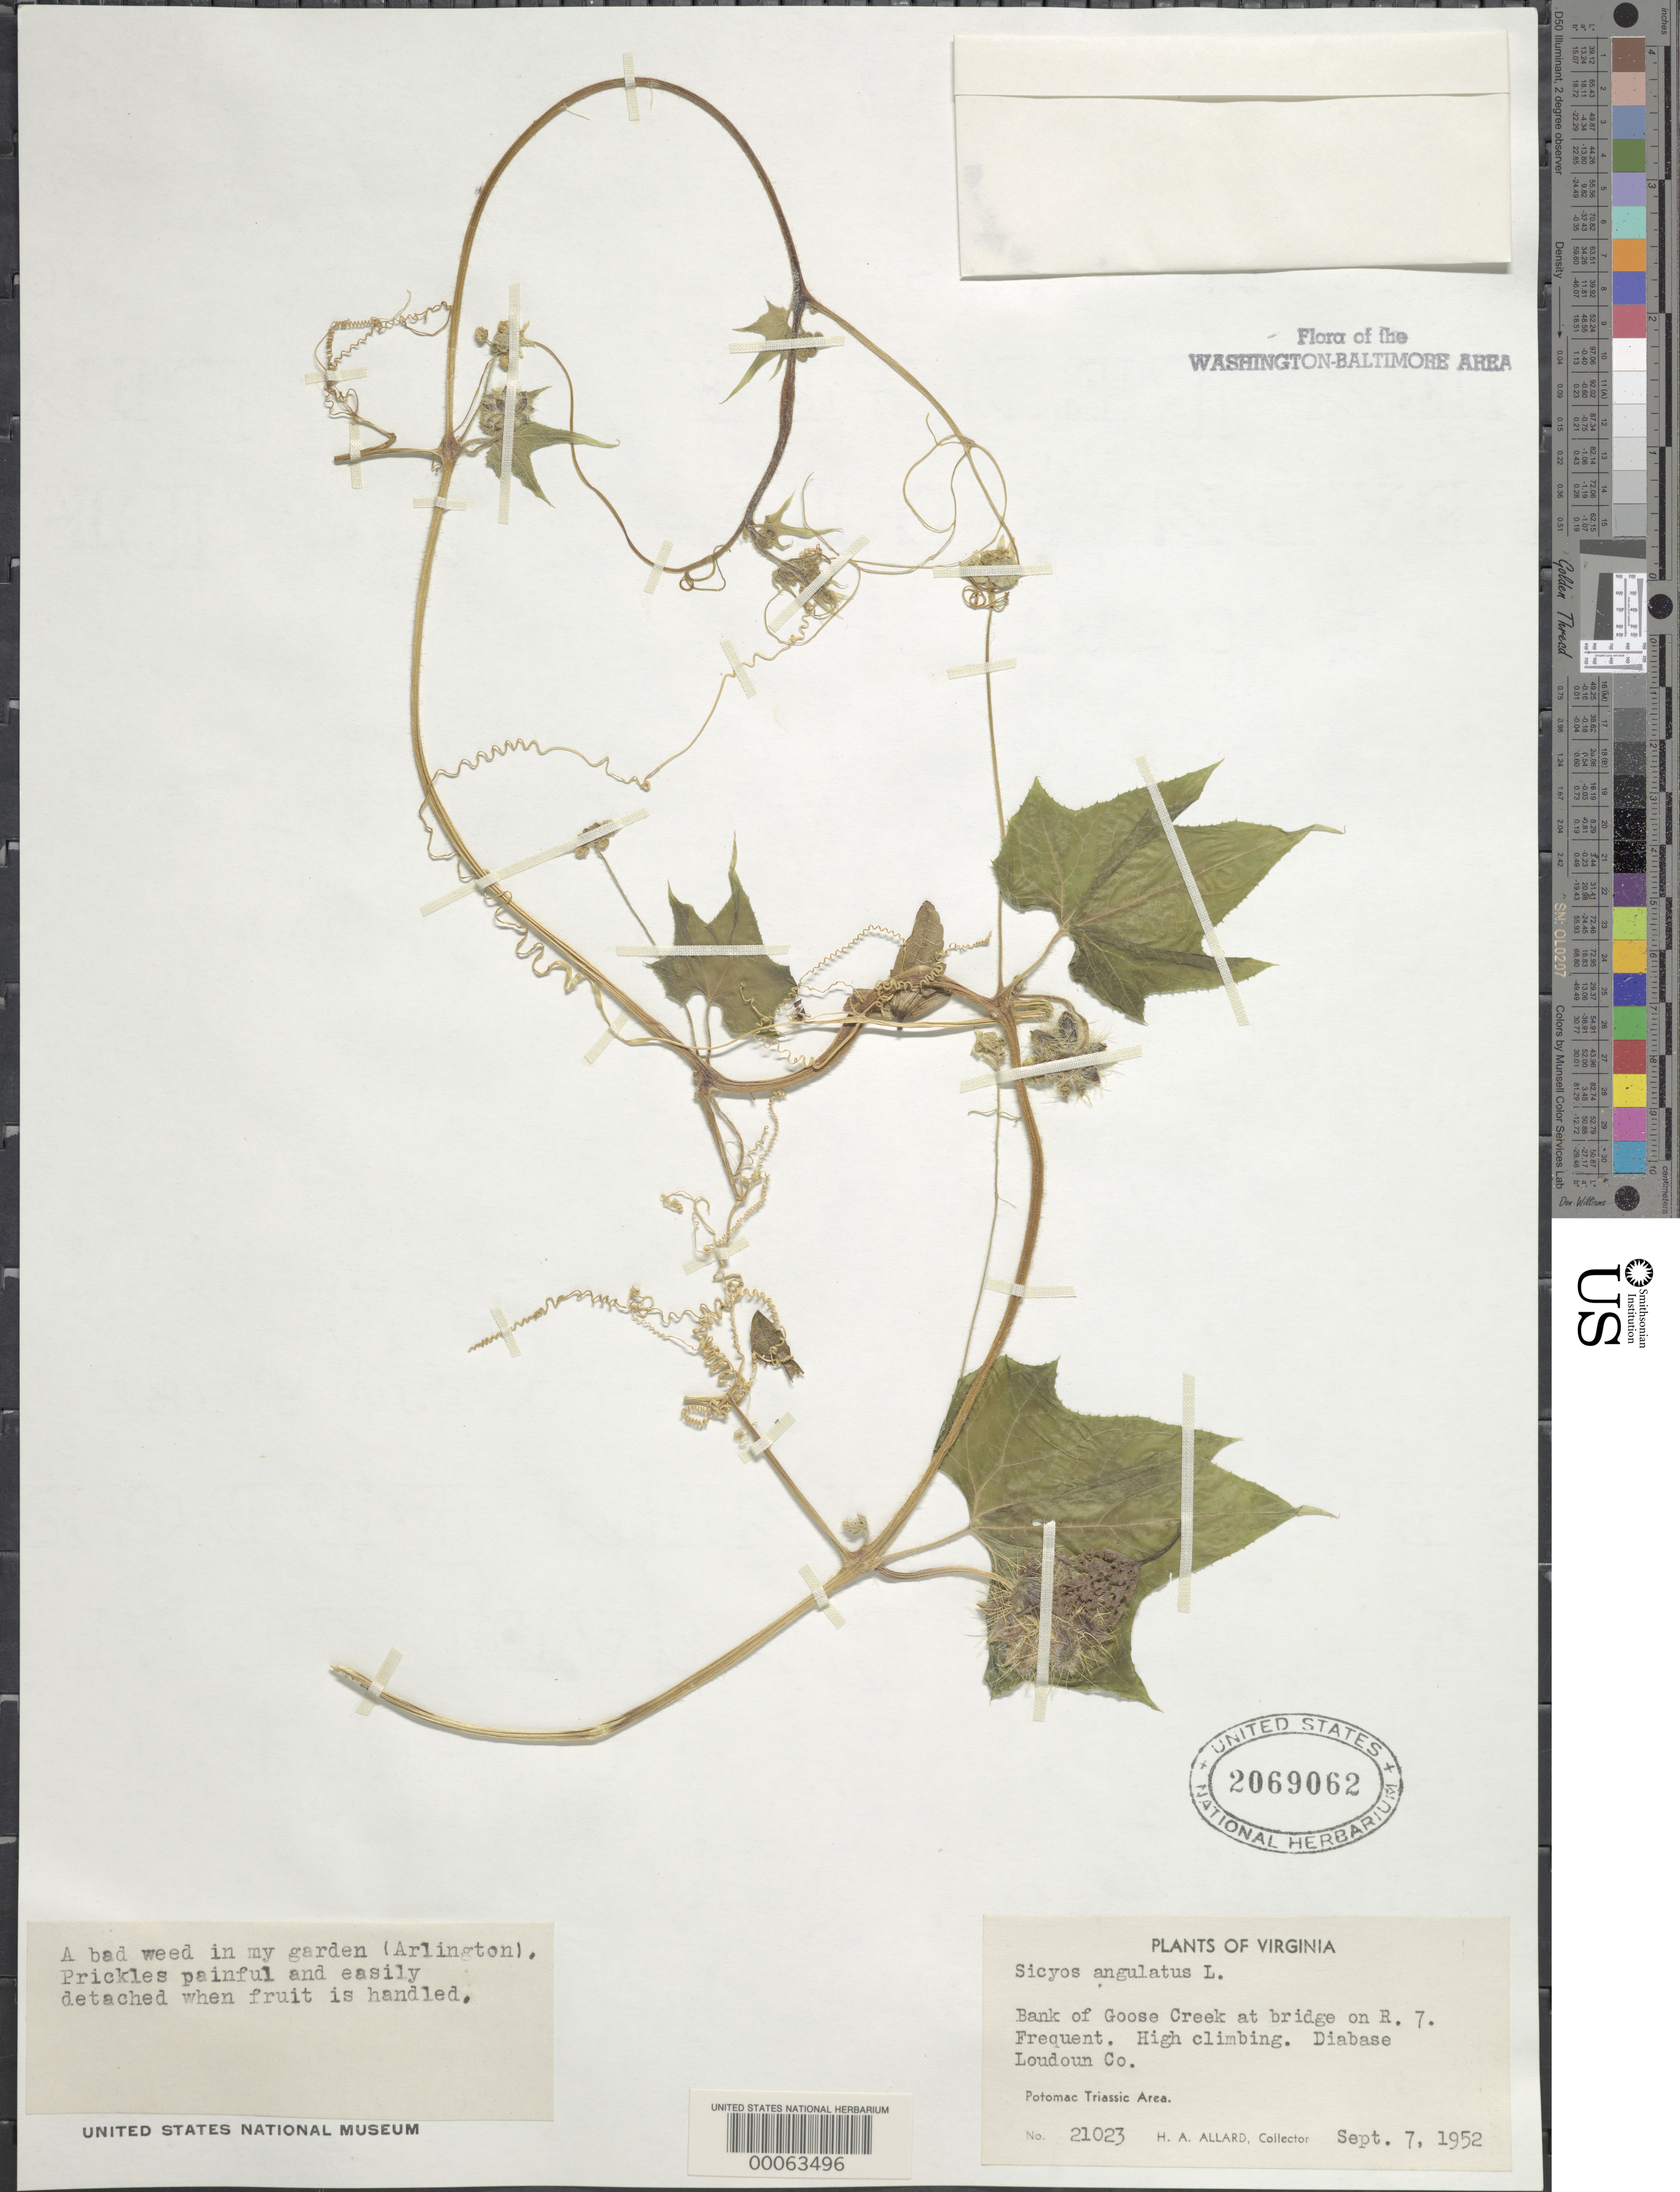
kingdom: Plantae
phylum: Tracheophyta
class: Magnoliopsida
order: Cucurbitales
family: Cucurbitaceae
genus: Sicyos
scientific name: Sicyos angulatus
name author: L.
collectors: H. A. Allard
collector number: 21023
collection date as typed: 07 Sep 1952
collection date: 1952-09-07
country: United States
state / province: Virginia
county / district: Loudoun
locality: Goose Creek at Rt. 7 Bridge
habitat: Diabase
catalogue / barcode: US 2069062